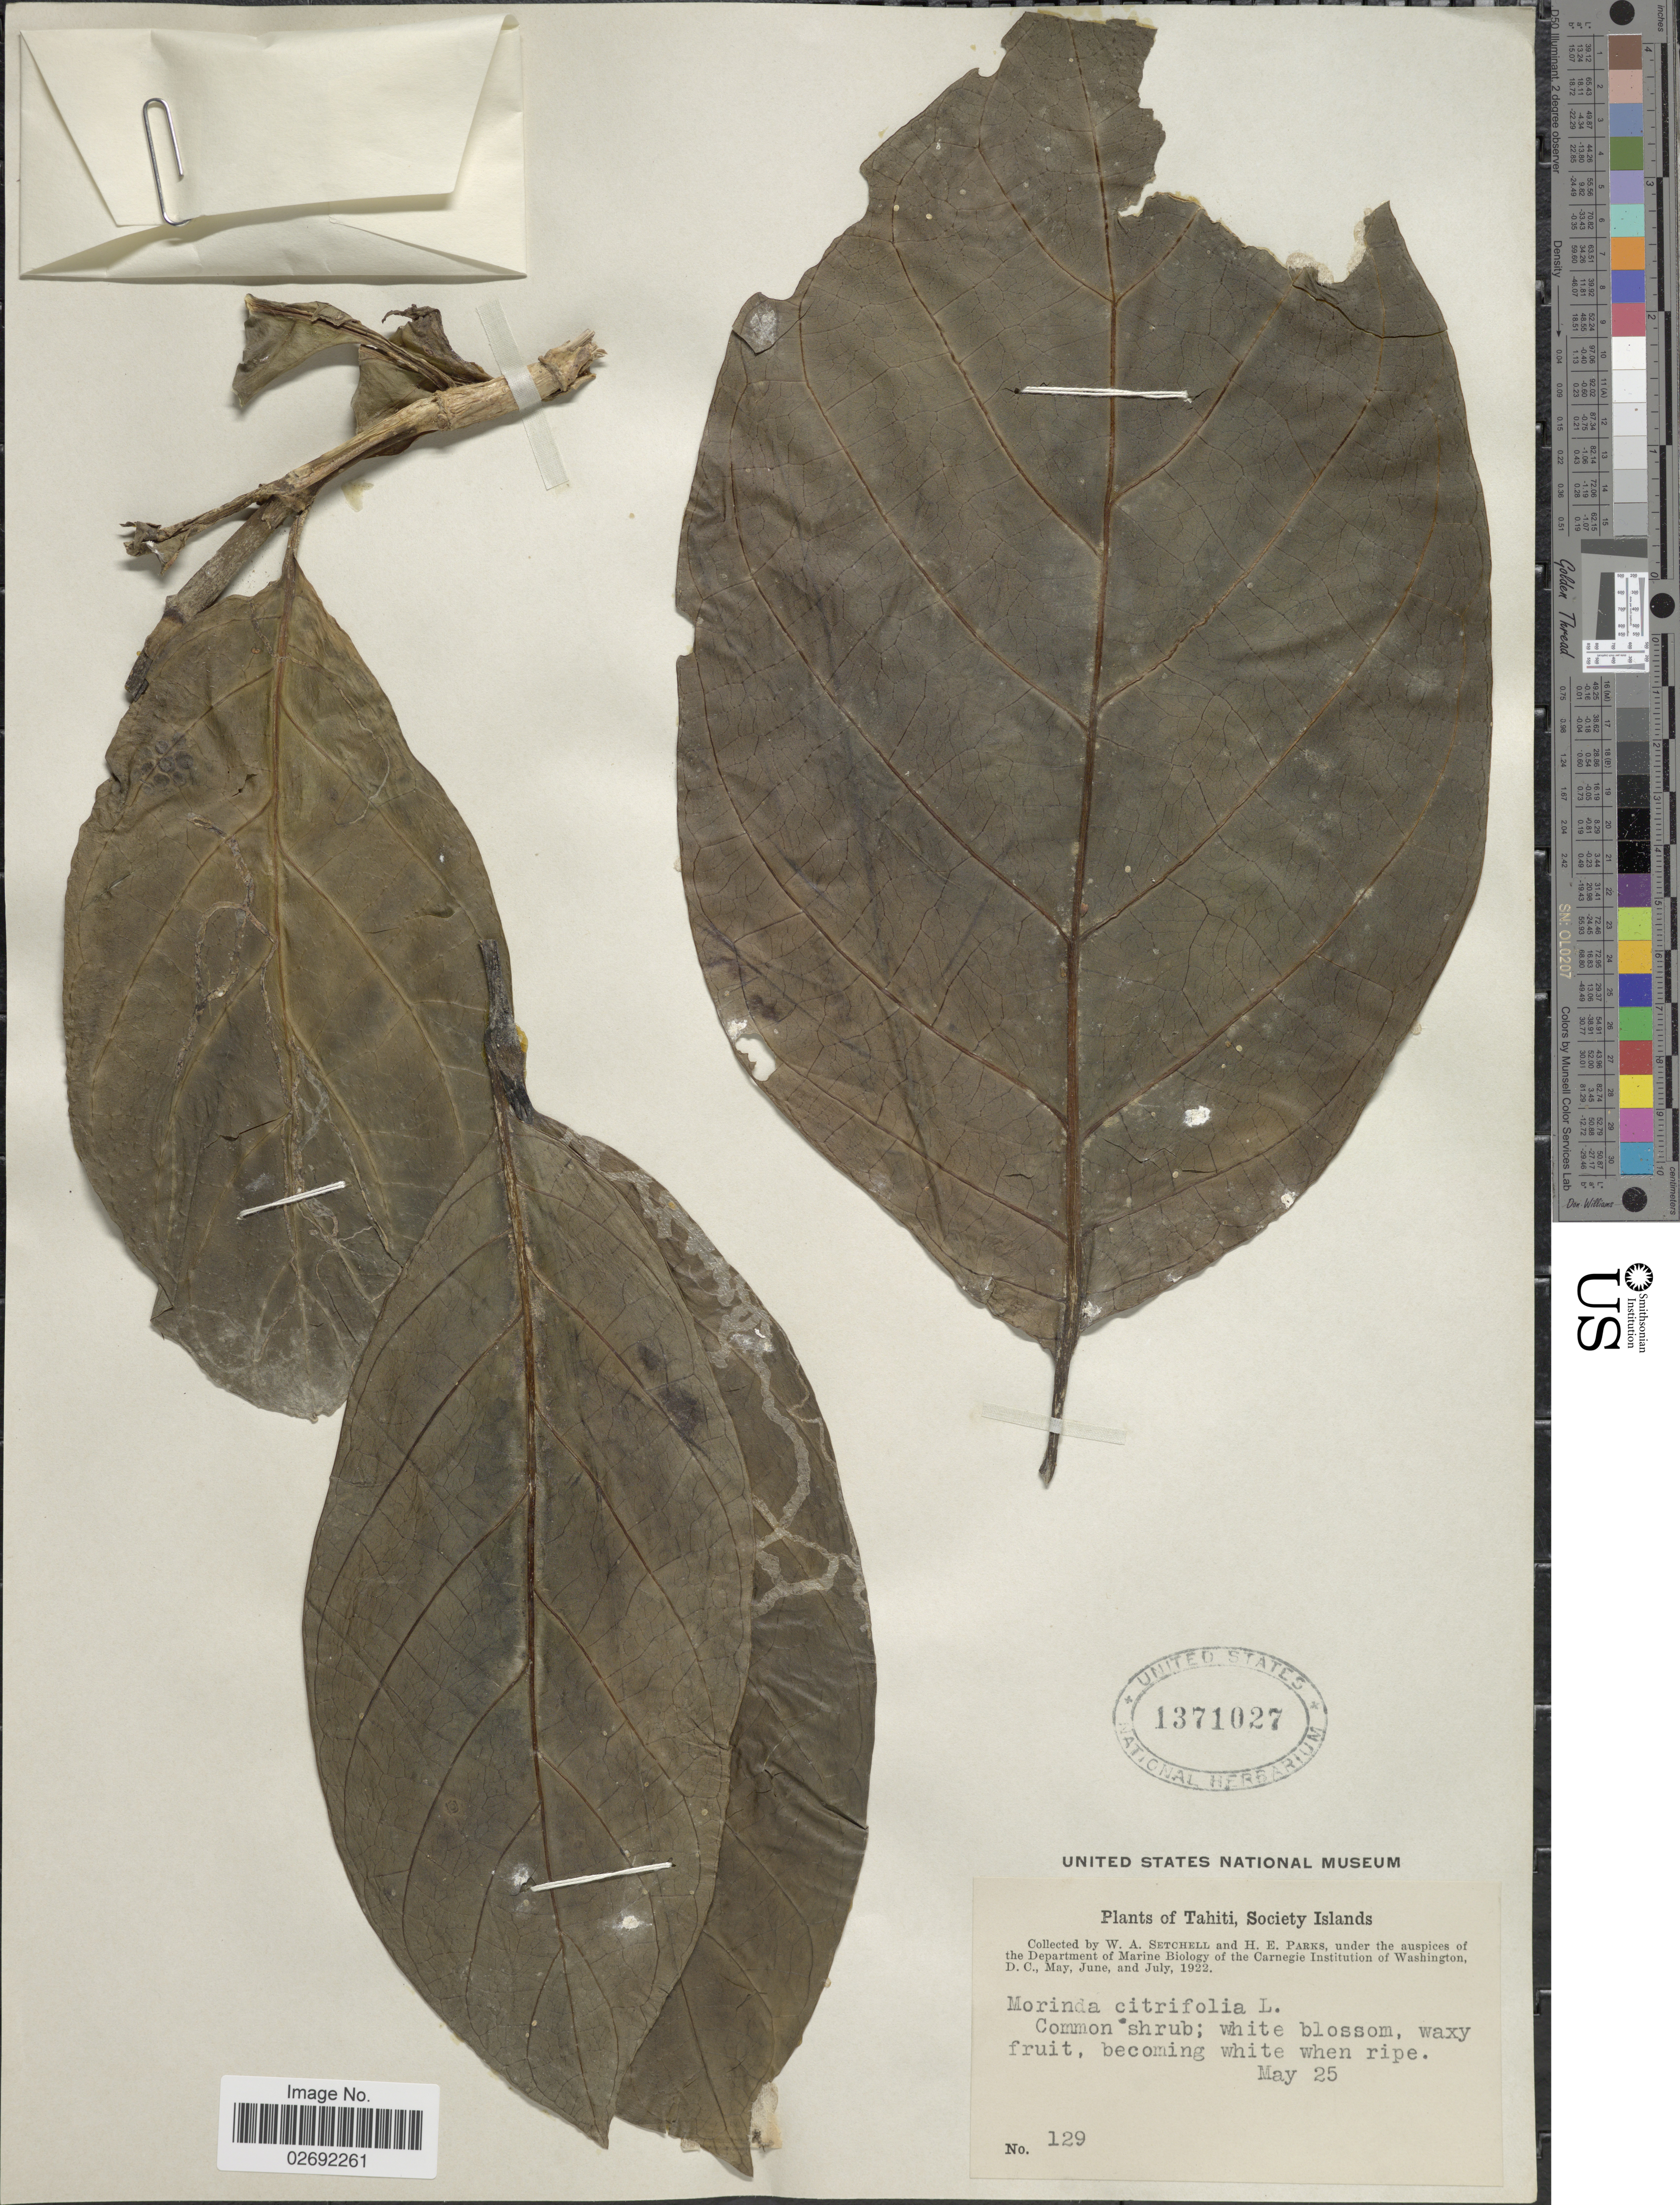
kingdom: Plantae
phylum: Tracheophyta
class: Magnoliopsida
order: Gentianales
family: Rubiaceae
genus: Morinda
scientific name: Morinda citrifolia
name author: L.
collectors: W. Setchell & H. E. Parks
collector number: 129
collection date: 1922-05-25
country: French Polynesia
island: Tahiti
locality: Tahiti, Society Islands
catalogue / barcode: US 1371027